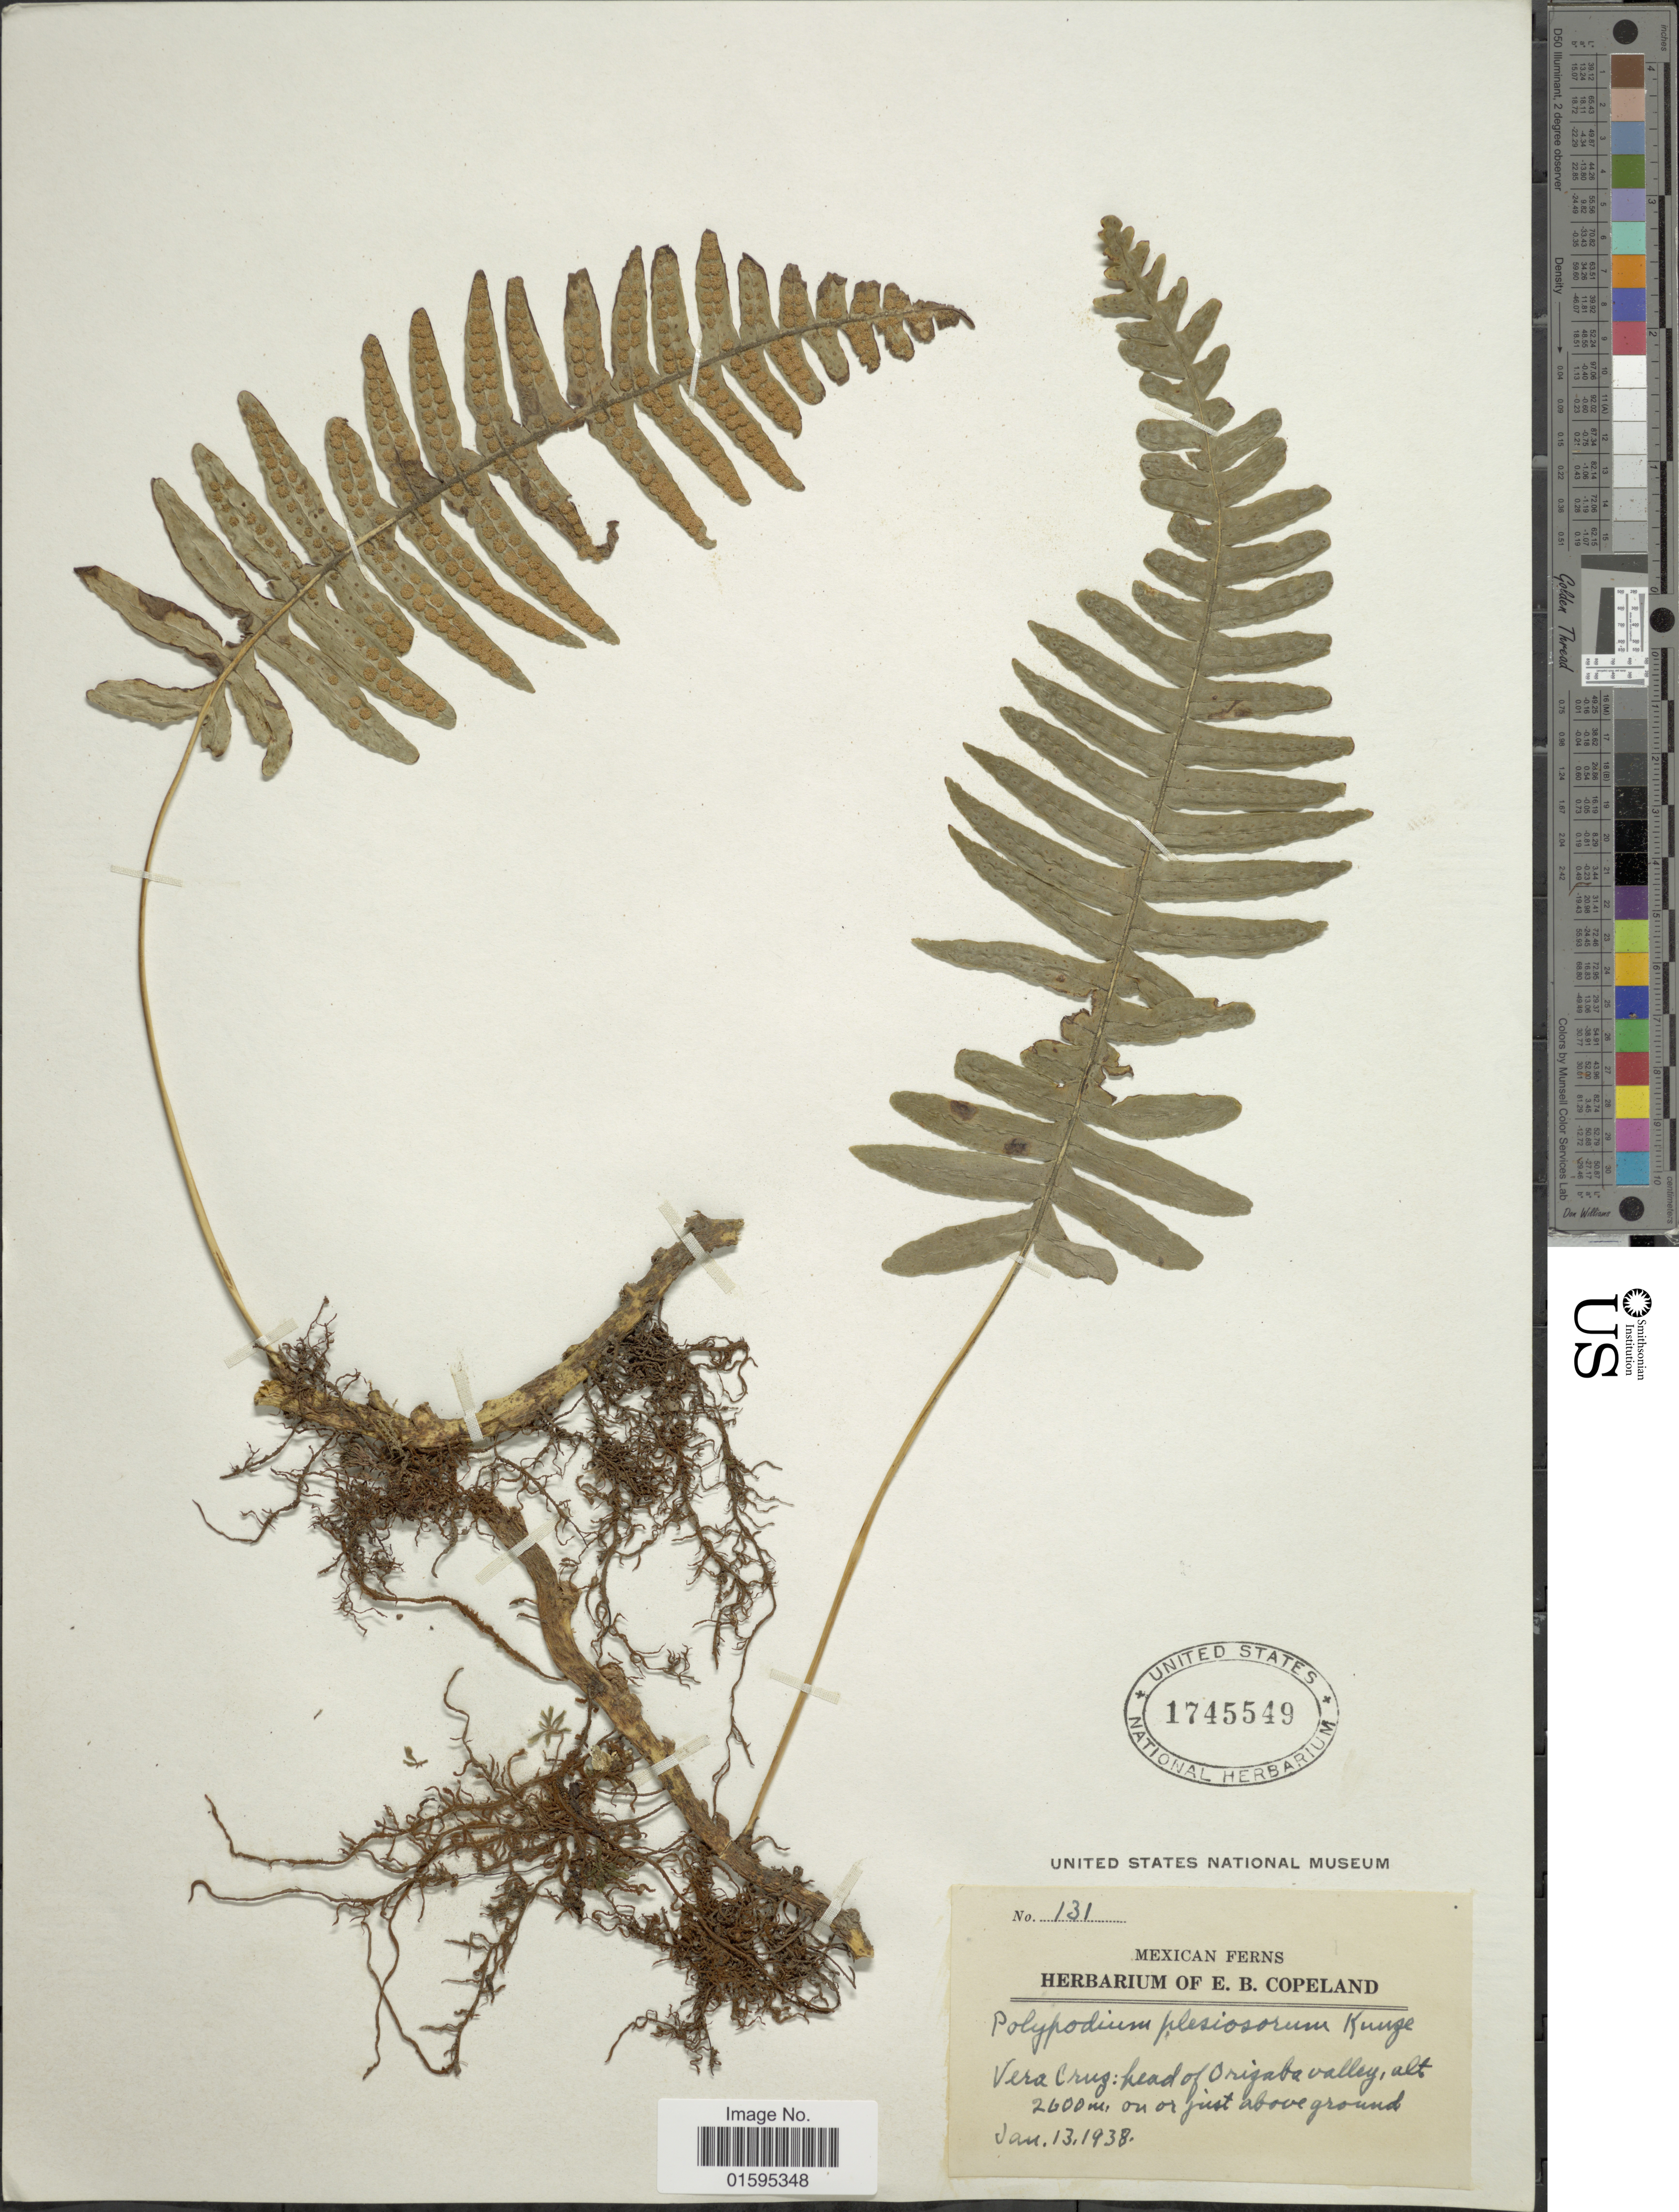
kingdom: Plantae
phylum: Tracheophyta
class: Polypodiopsida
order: Polypodiales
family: Polypodiaceae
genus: Polypodium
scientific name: Polypodium plesiosorum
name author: Kunze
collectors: ex herb. E. B. Copeland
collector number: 131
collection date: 1938-01-13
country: Mexico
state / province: Veracruz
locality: Vera Cruz: head of Orizaba valley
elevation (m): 2600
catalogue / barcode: US 1745549